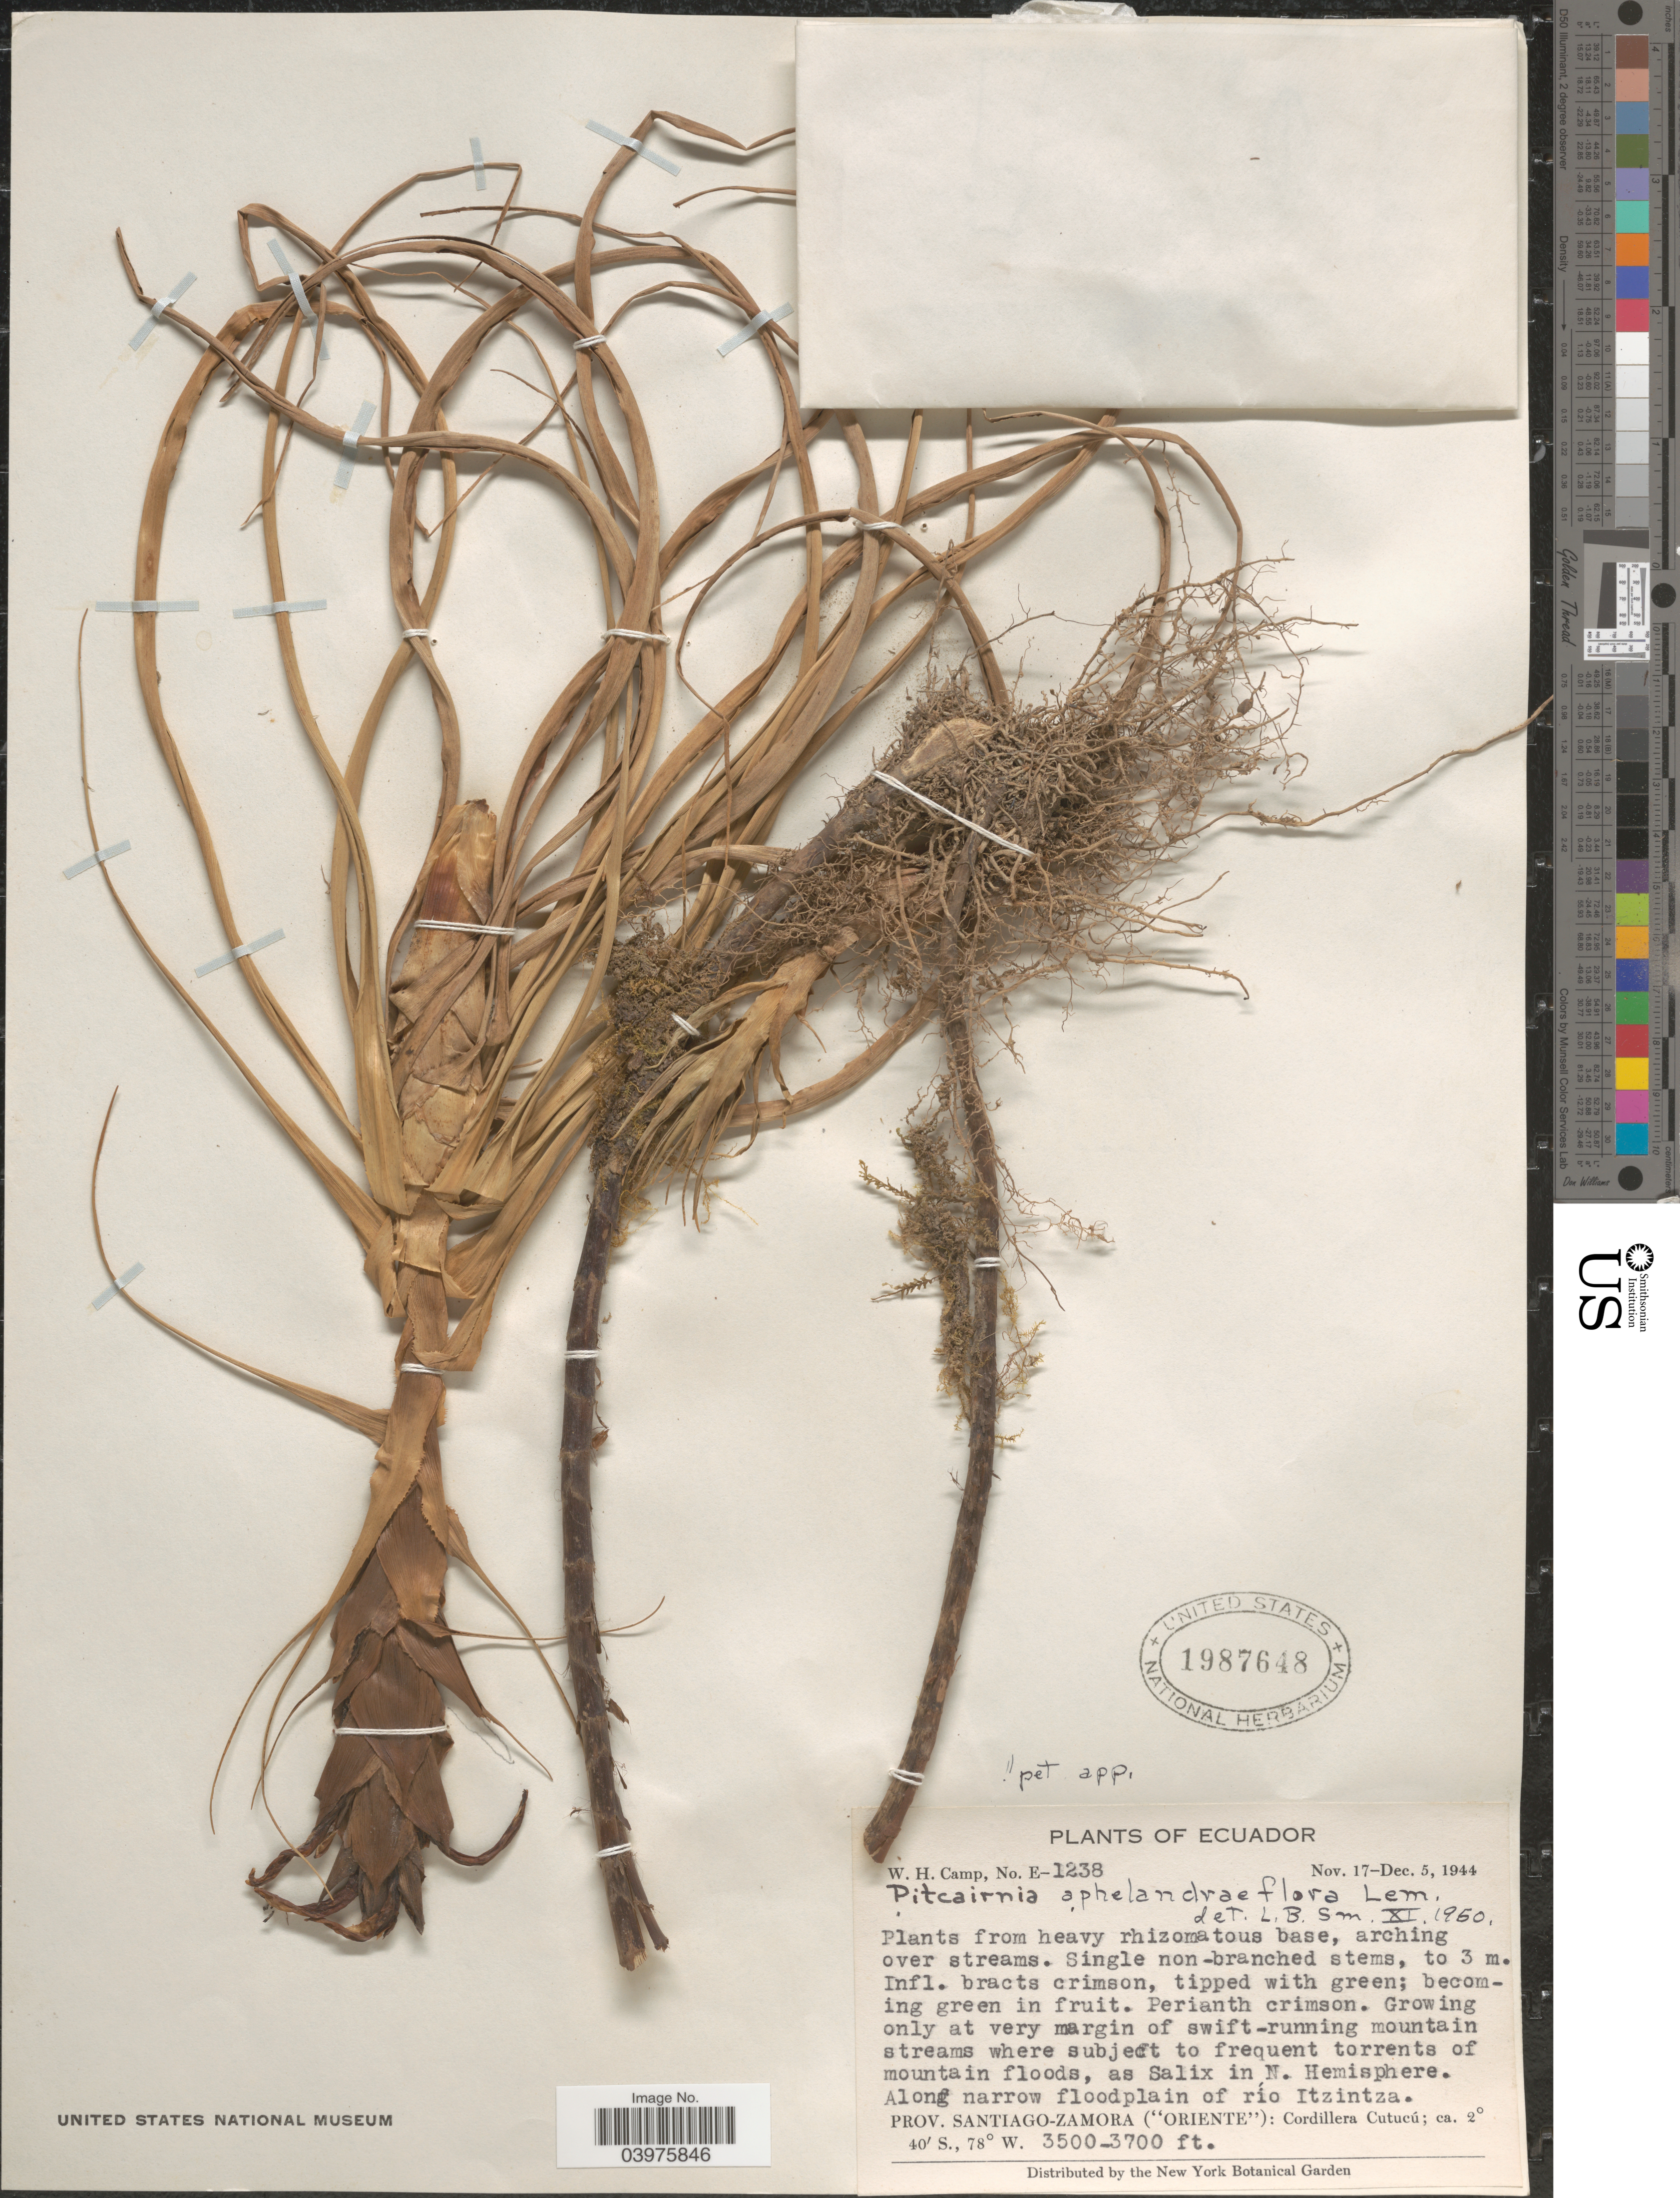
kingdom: Plantae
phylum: Tracheophyta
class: Liliopsida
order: Poales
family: Bromeliaceae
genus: Pitcairnia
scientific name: Pitcairnia aphelandriflora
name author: Lem.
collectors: W. H. Camp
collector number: E-1238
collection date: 1944-11-17/1944-12-05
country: Ecuador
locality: In N. Hemisphere. Along narrow floodplain of río Itzintza. Prov. Santiago-Zamora ("Oriente"): Cordillera Cutucú.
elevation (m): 1067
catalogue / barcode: US 1987648